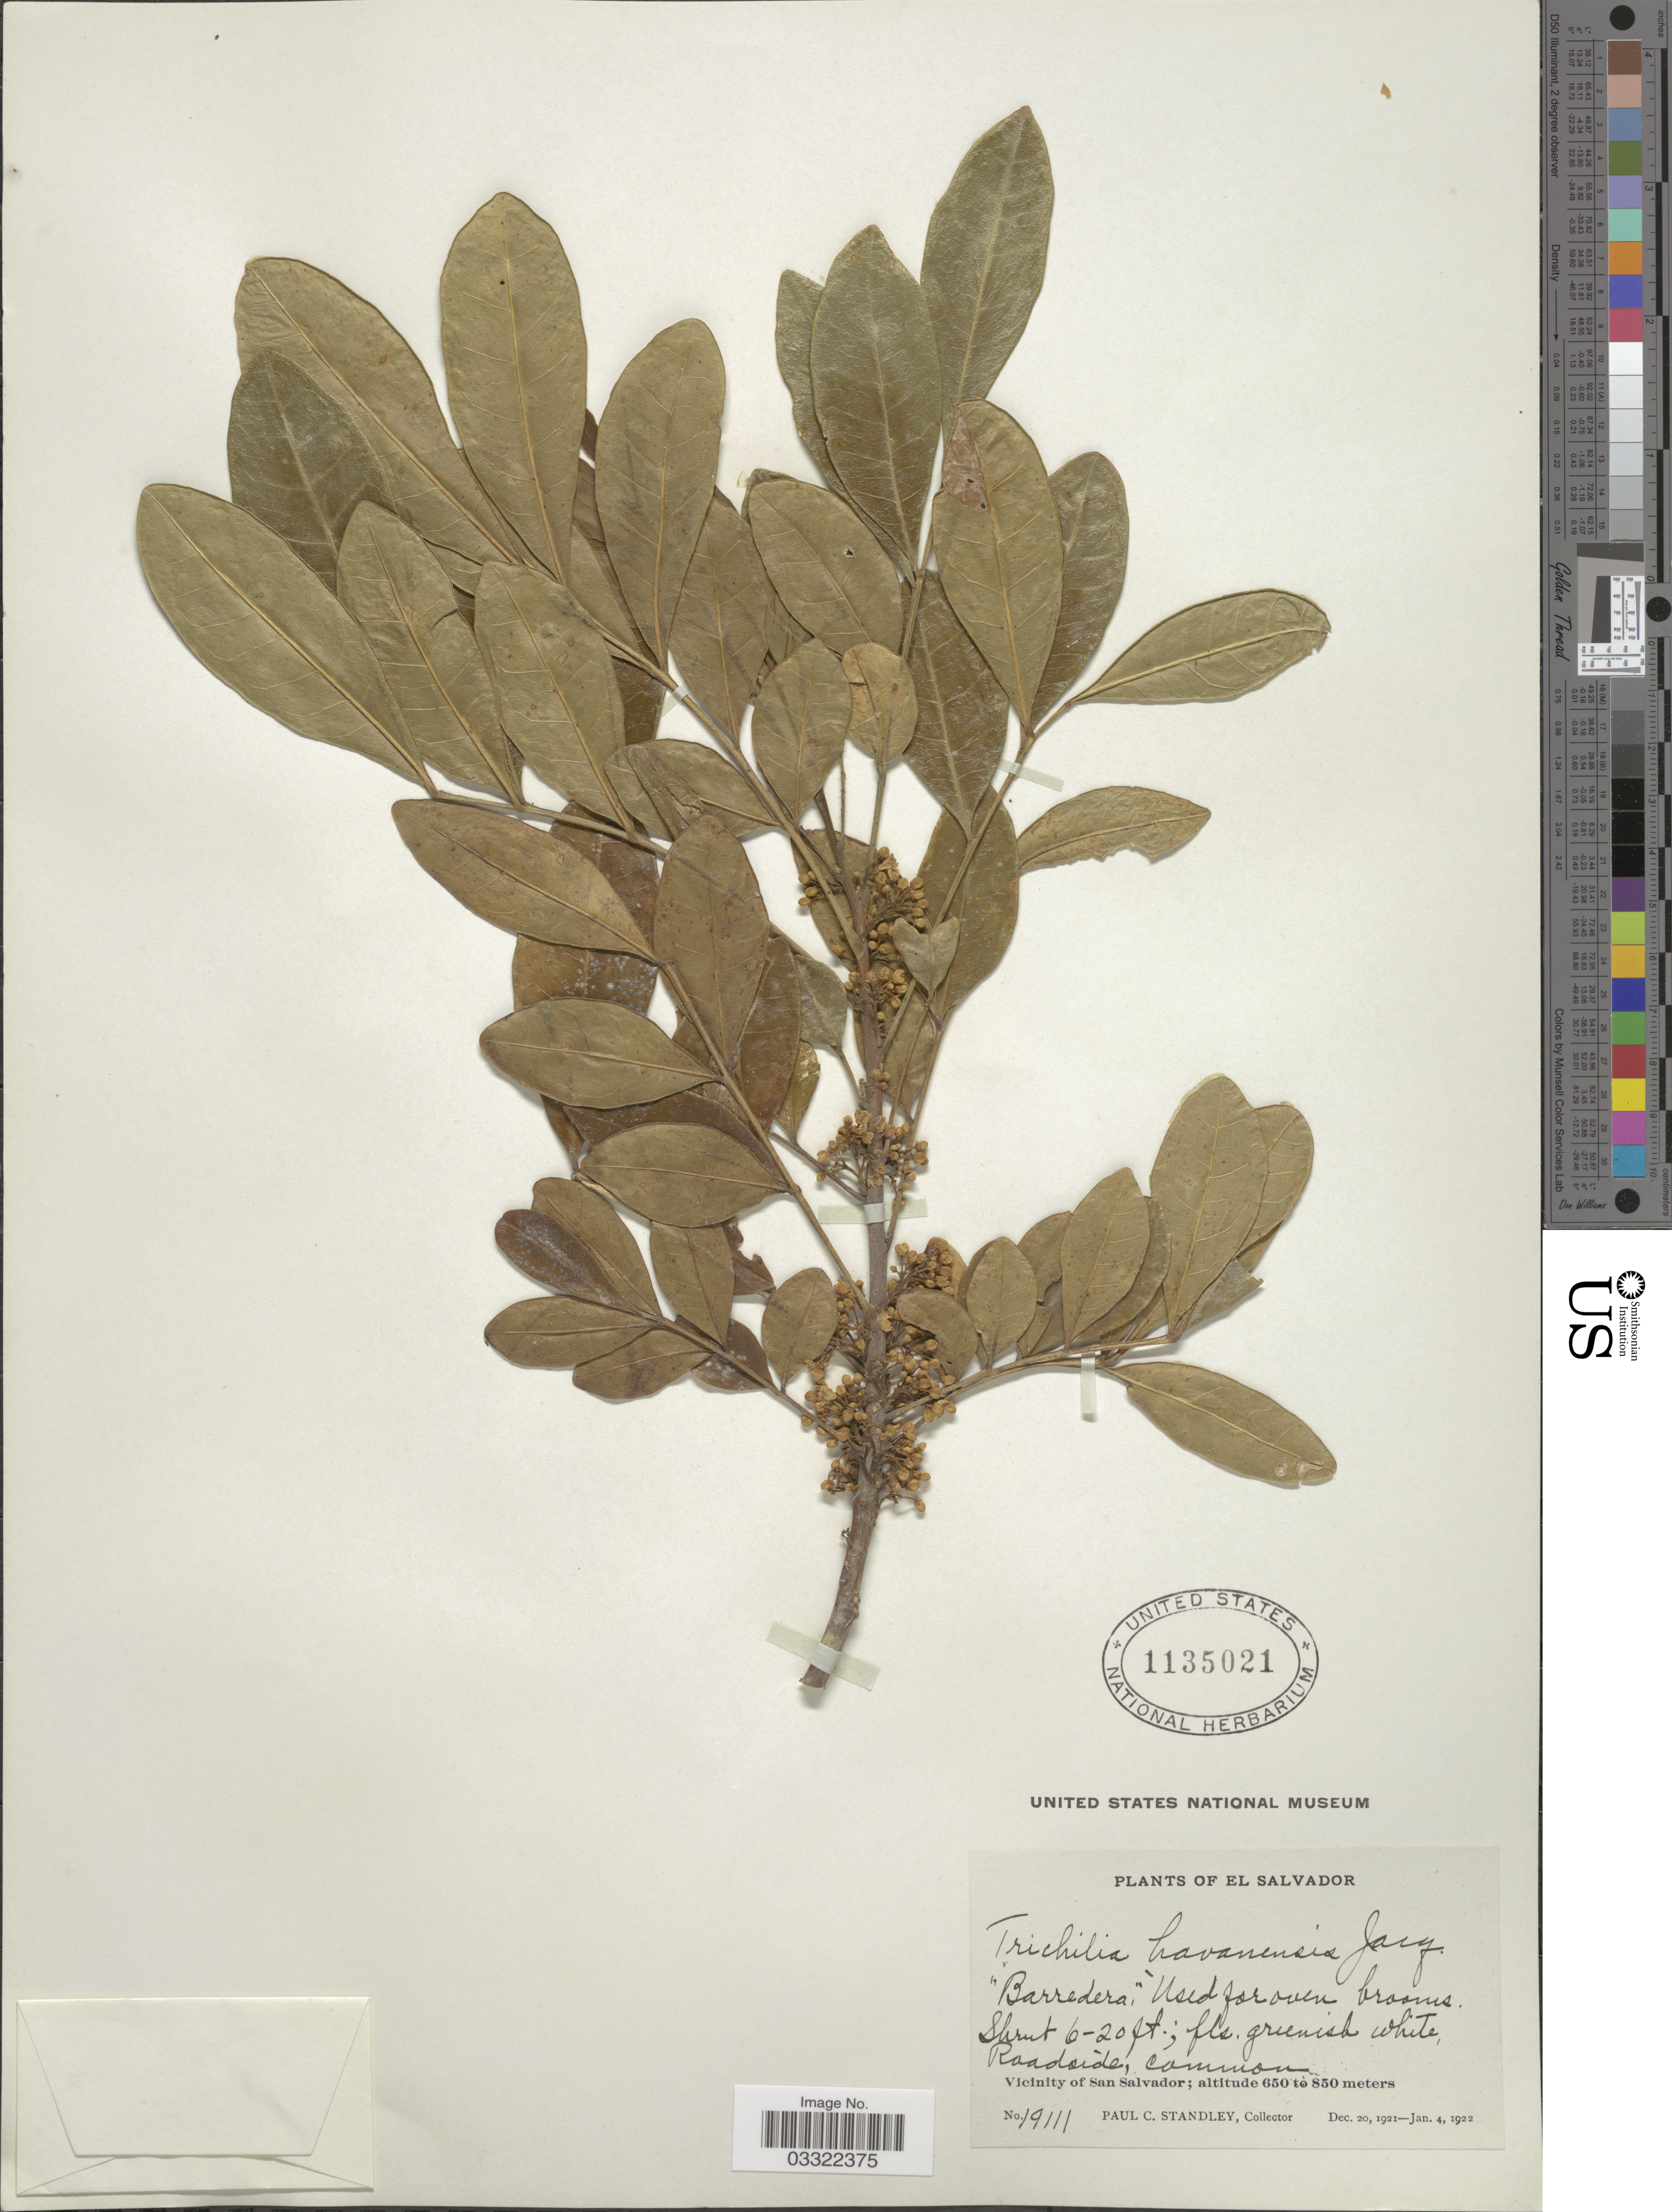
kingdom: Plantae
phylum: Tracheophyta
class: Magnoliopsida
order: Sapindales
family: Meliaceae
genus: Trichilia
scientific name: Trichilia havanensis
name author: Jacq.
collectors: P. C. Standley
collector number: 19111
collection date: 1921-12-20/1922-01-04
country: El Salvador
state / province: San Salvador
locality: Roadside, vicinity of San Salvador.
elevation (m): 650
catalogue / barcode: US 1135021